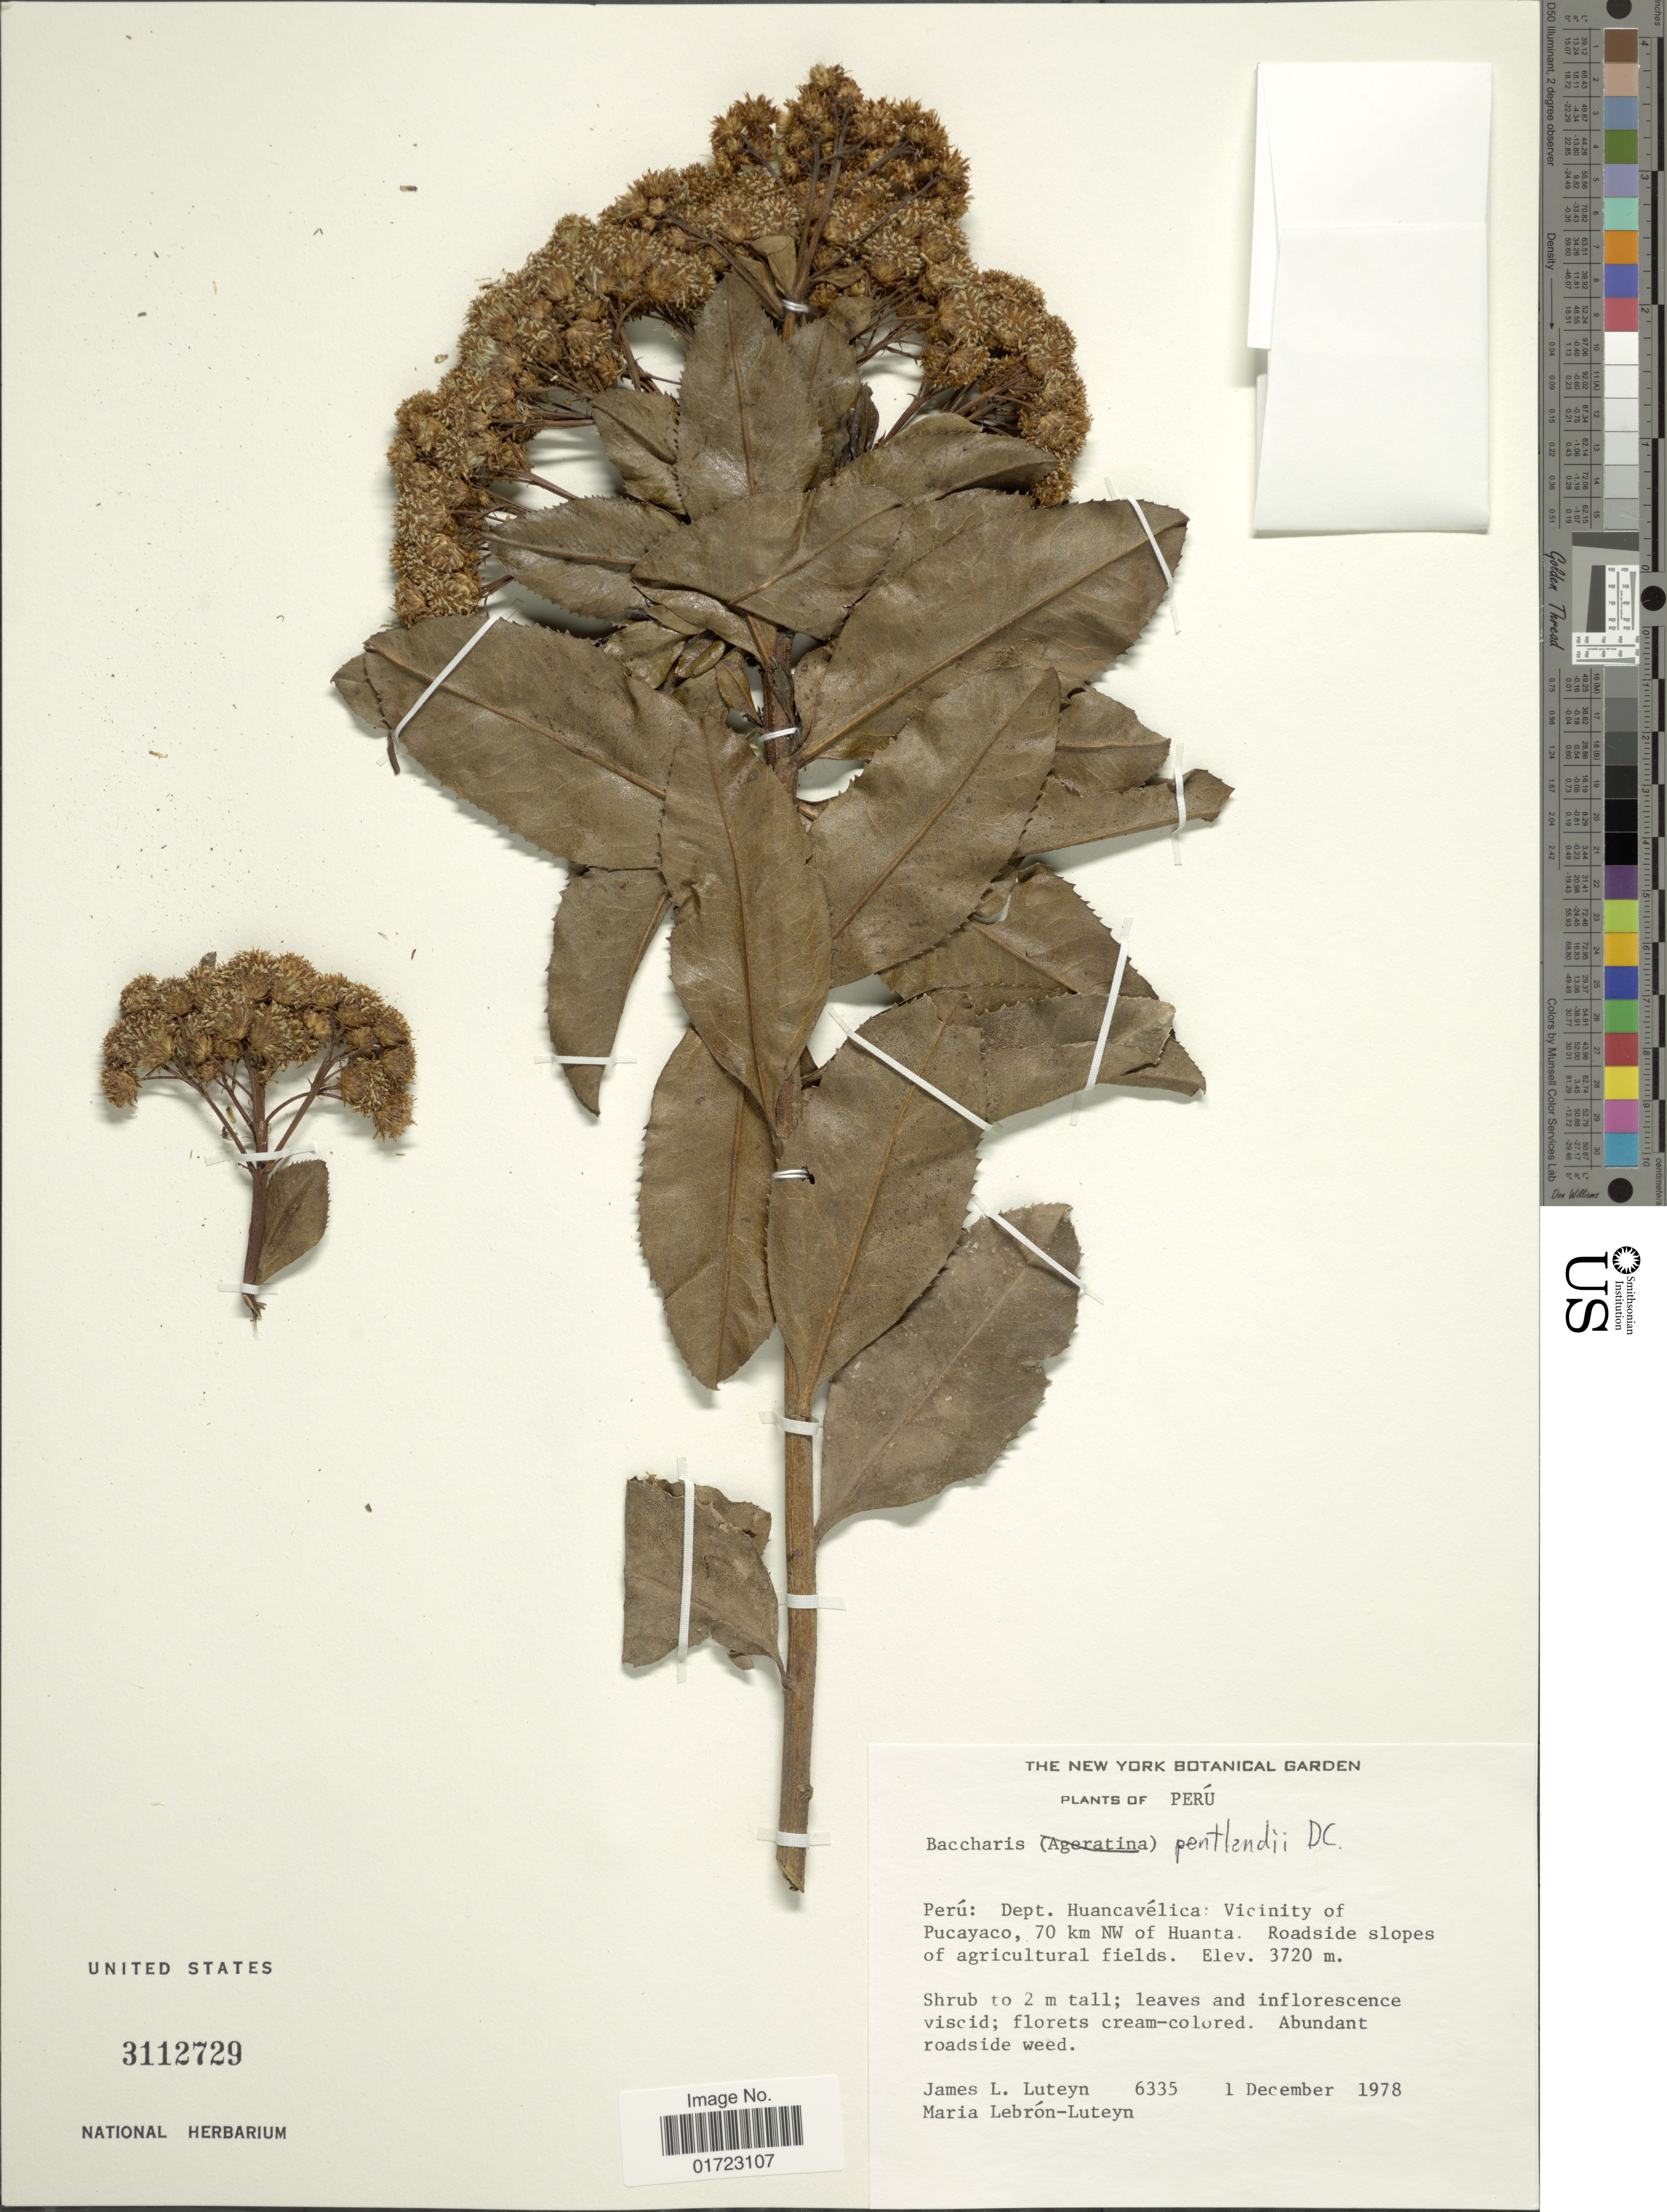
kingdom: Plantae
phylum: Tracheophyta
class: Magnoliopsida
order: Asterales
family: Asteraceae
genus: Baccharis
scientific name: Baccharis pentlandii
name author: DC.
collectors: J. L. Luteyn & M. L. Lebrón-Luteyn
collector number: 6335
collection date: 1978-12-01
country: Peru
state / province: Huancavelica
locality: Vicinity of Pucayaco, 70 km Nw of Huanta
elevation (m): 3720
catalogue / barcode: US 3112729